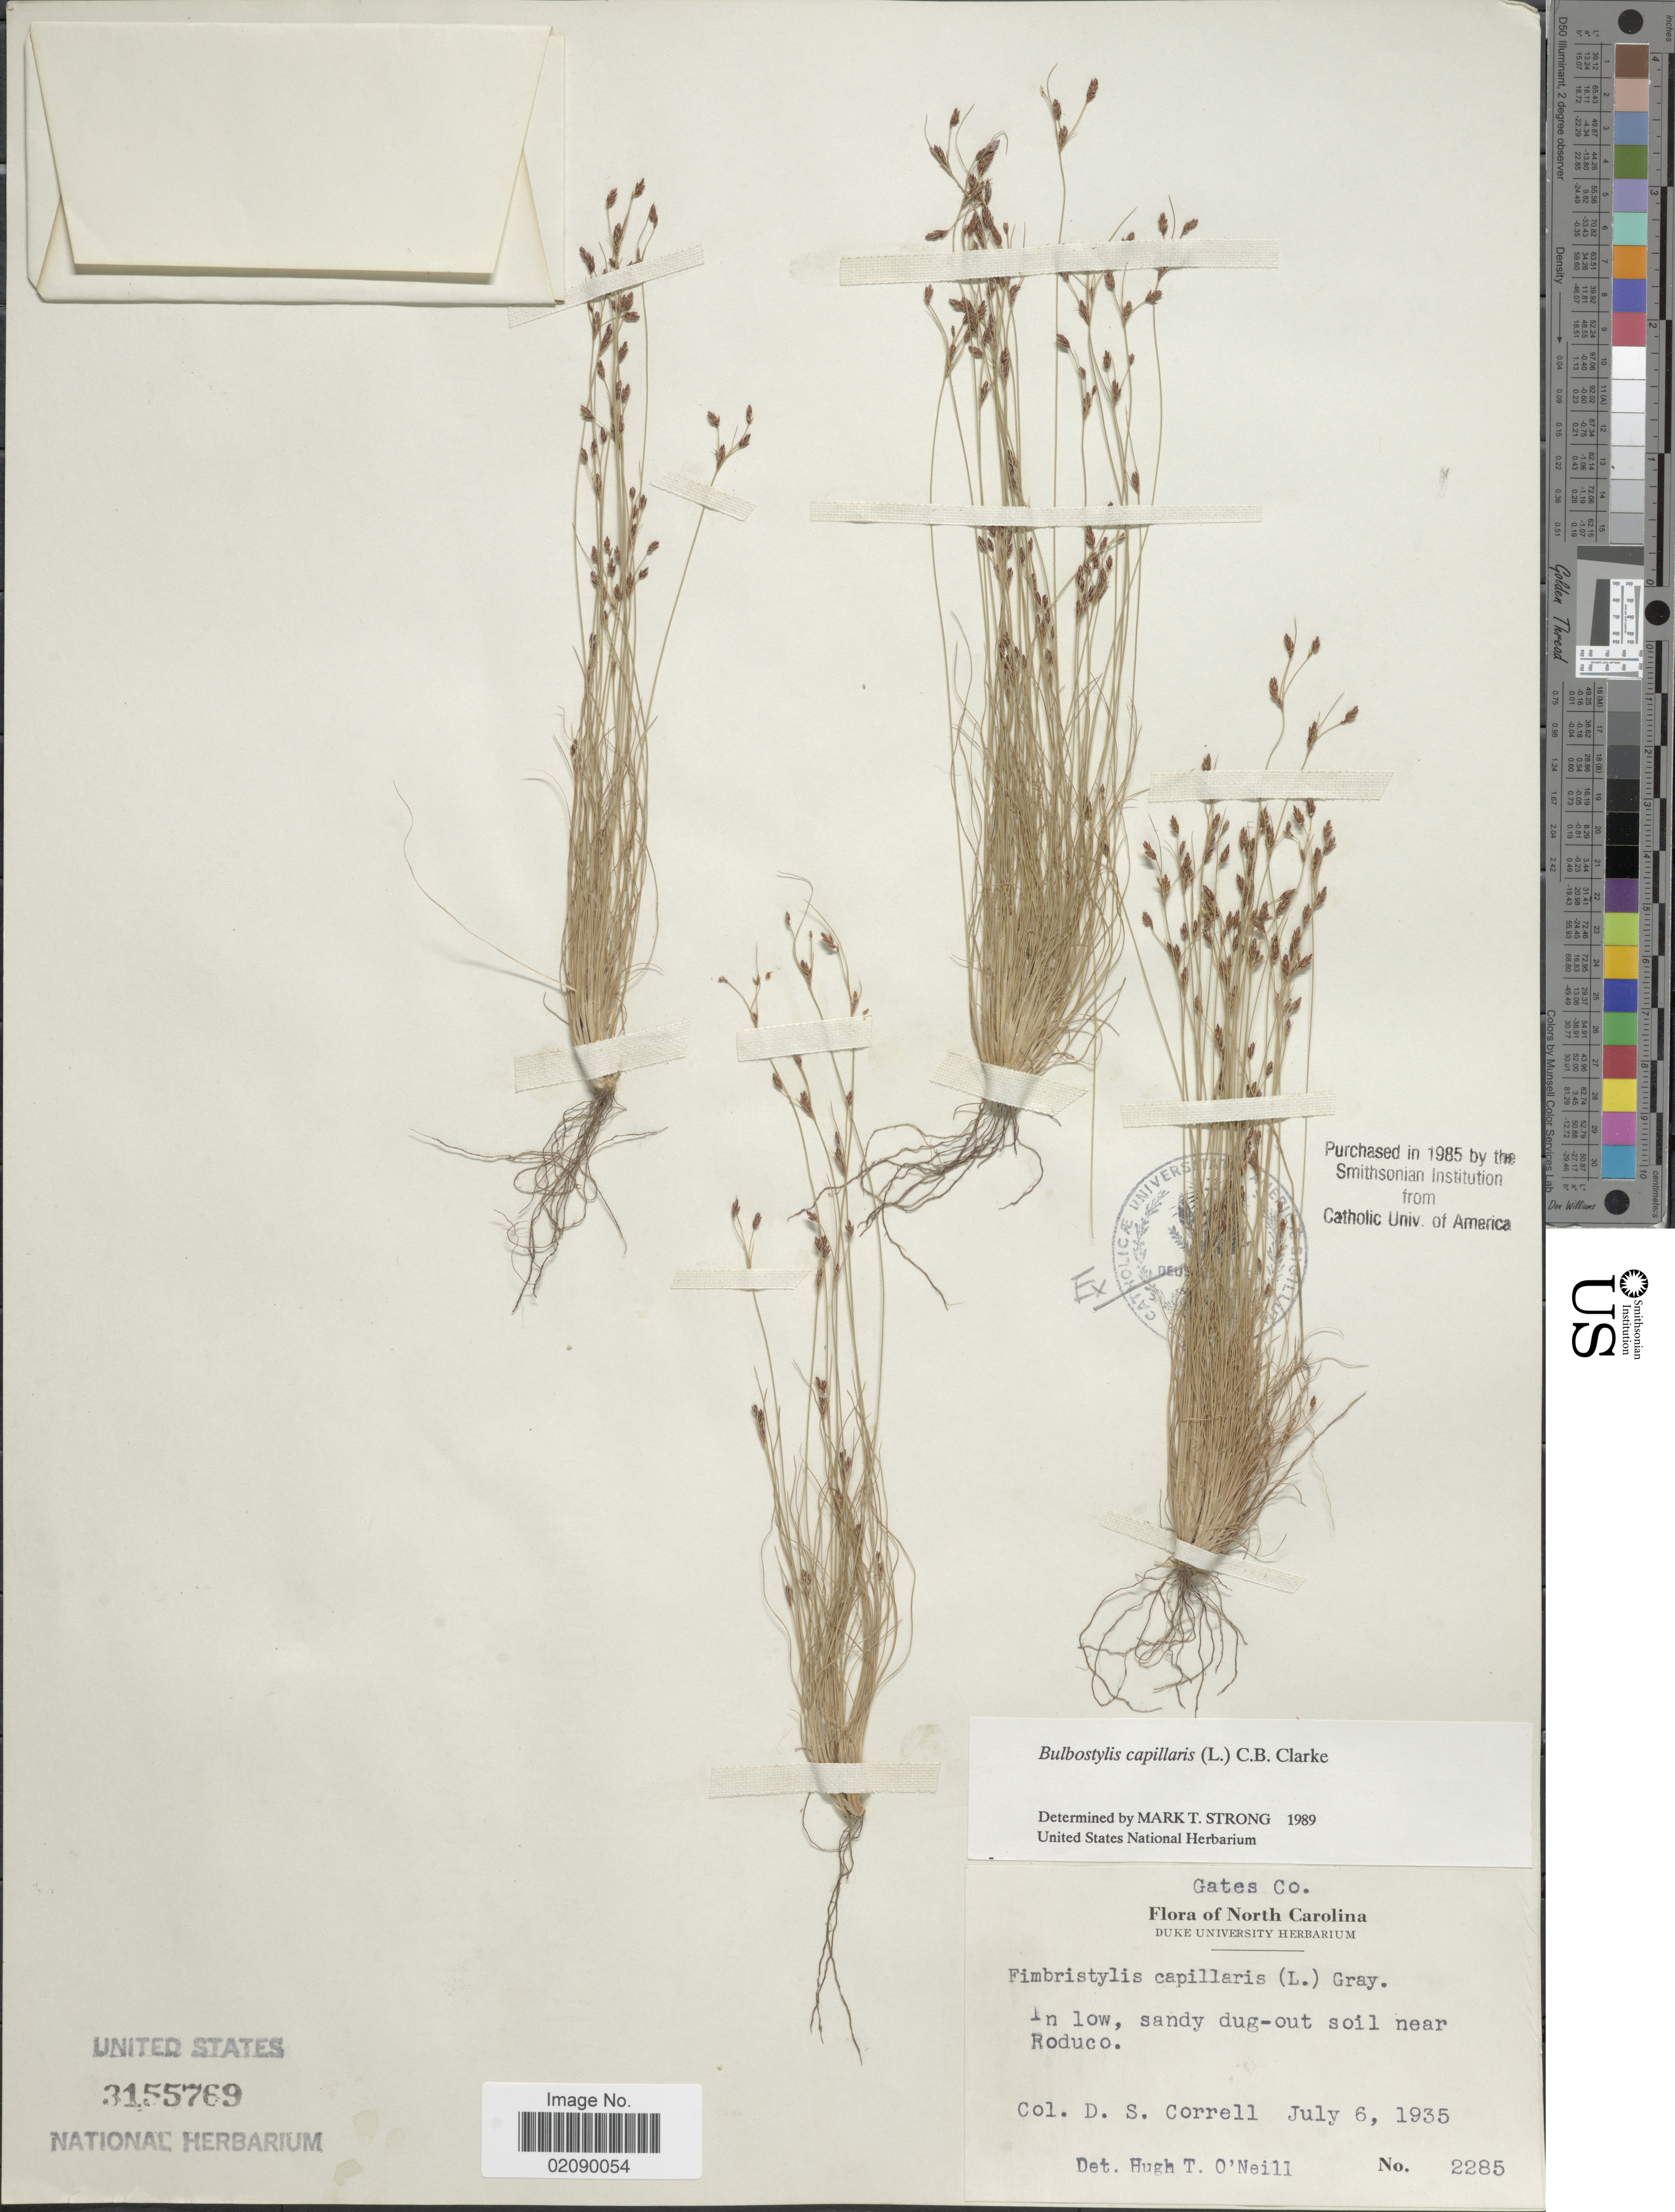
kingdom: Plantae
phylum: Tracheophyta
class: Liliopsida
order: Poales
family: Cyperaceae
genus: Bulbostylis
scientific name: Bulbostylis capillaris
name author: (L.) Kunth ex C.B. Clarke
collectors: D. S. Correll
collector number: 2285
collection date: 1935-07-06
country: United States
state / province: North Carolina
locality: Gates Co, In low, sandy dug-out soil near Roduco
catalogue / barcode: US 3155769